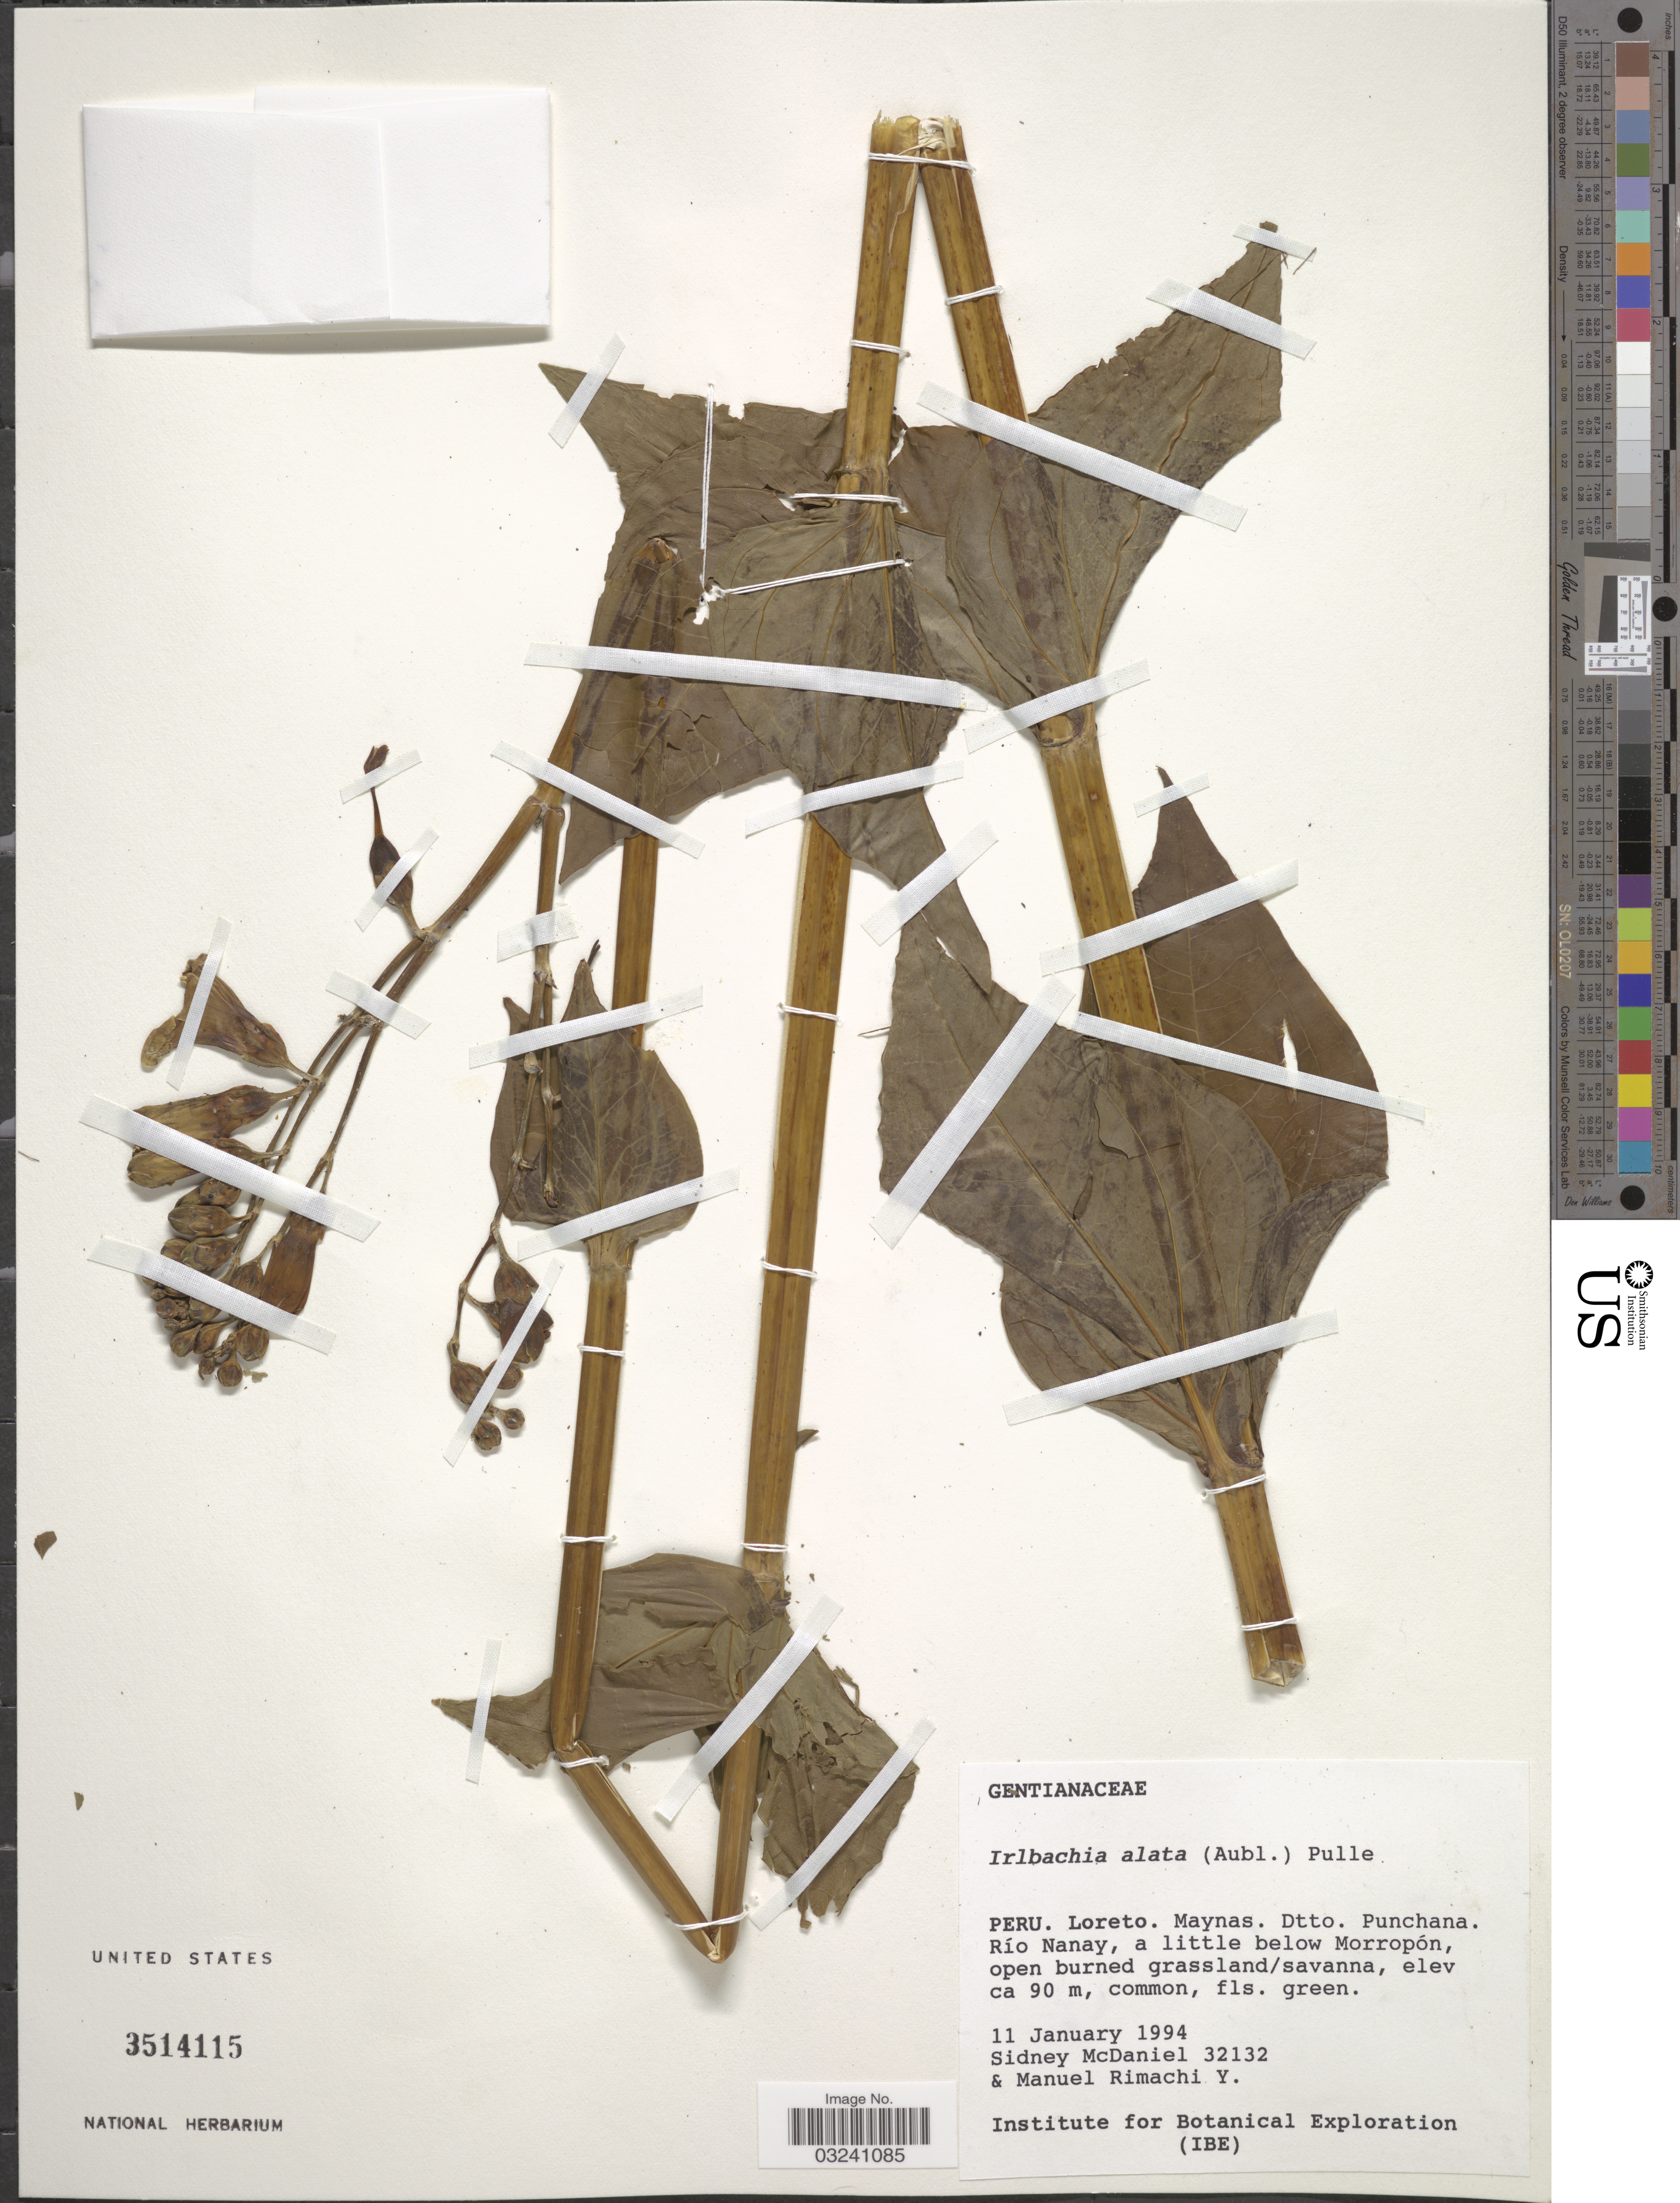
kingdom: Plantae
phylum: Tracheophyta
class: Magnoliopsida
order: Gentianales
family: Gentianaceae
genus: Chelonanthus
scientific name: Chelonanthus acutangulus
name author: (Ruiz & Pav.) Gilg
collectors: S. McDaniel & M. Rimachi Y.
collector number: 32132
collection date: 1994-01-11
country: Peru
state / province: Loreto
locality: Maynas. Dtto. Punchana. Río Nany, a little below Morropón.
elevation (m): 90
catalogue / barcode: US 3514115